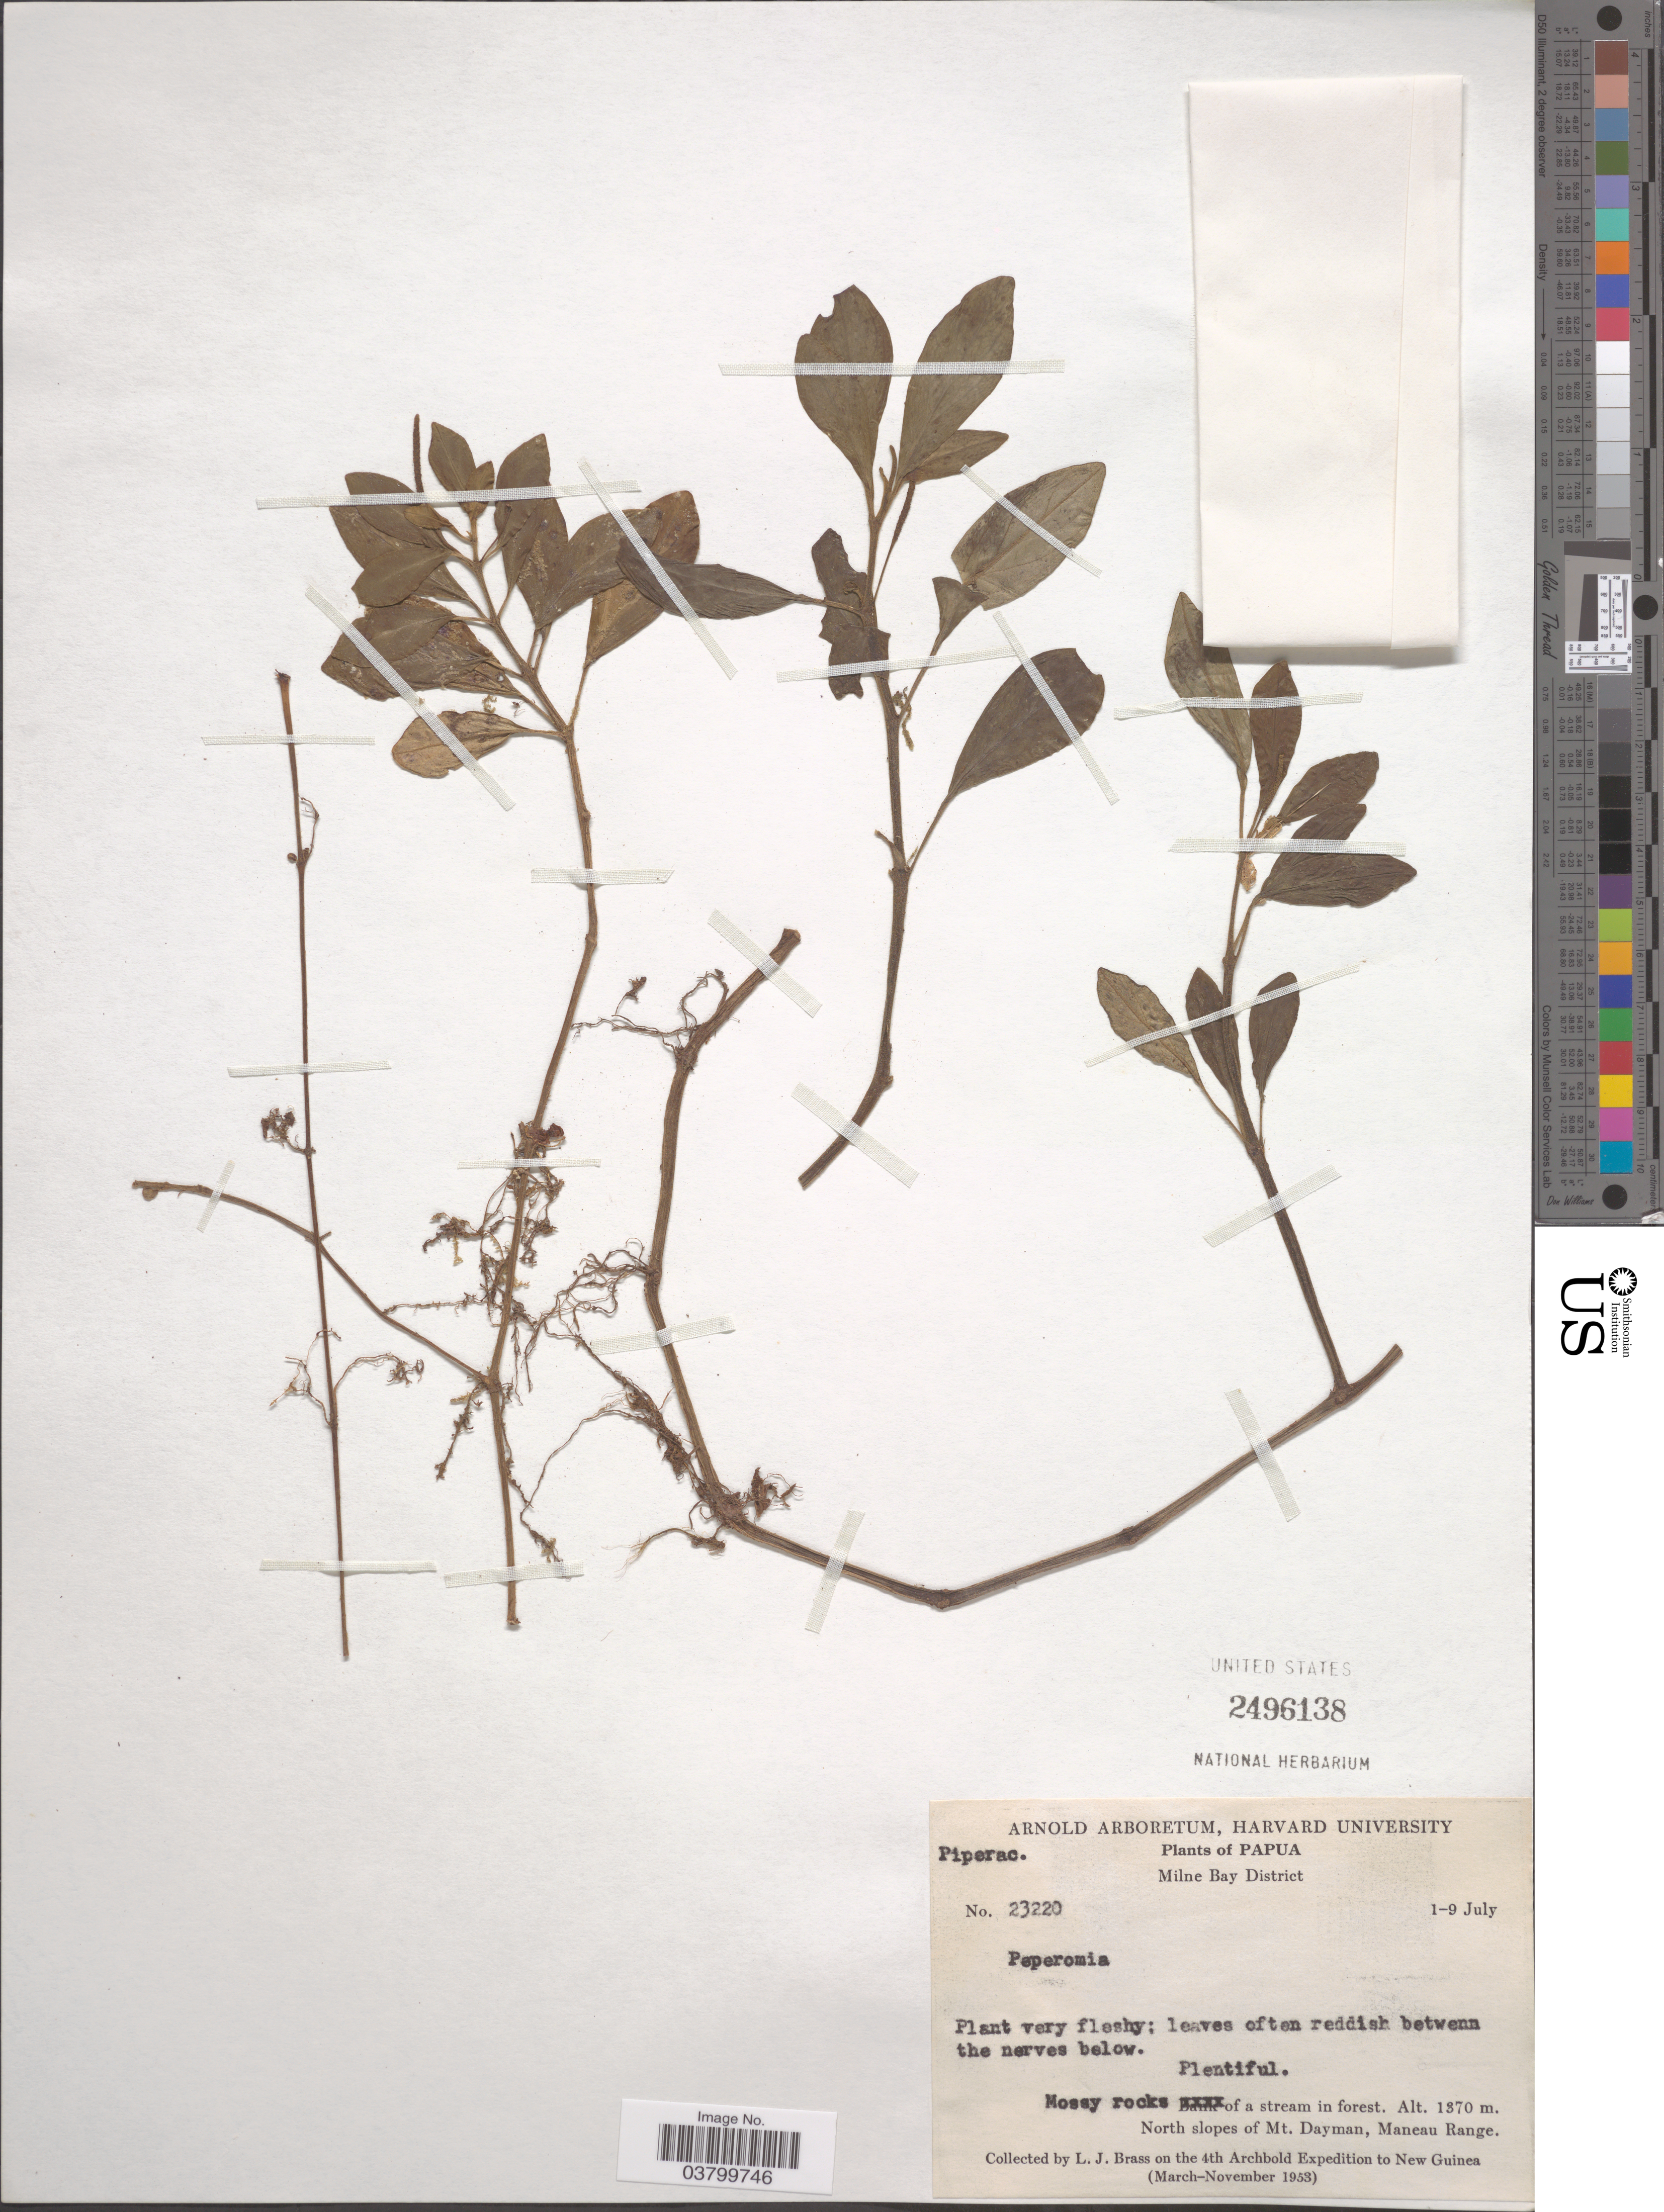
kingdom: Plantae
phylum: Tracheophyta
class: Magnoliopsida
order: Piperales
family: Piperaceae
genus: Peperomia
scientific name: Peperomia sp.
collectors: L. J. Brass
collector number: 23220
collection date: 1953-07-01/1953-07-09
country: Papua New Guinea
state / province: Milne Bay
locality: Milne Bay District. North slopes of Mt. Dayman, Maneau Range. New Guinea.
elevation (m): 1370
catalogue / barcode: US 2496138